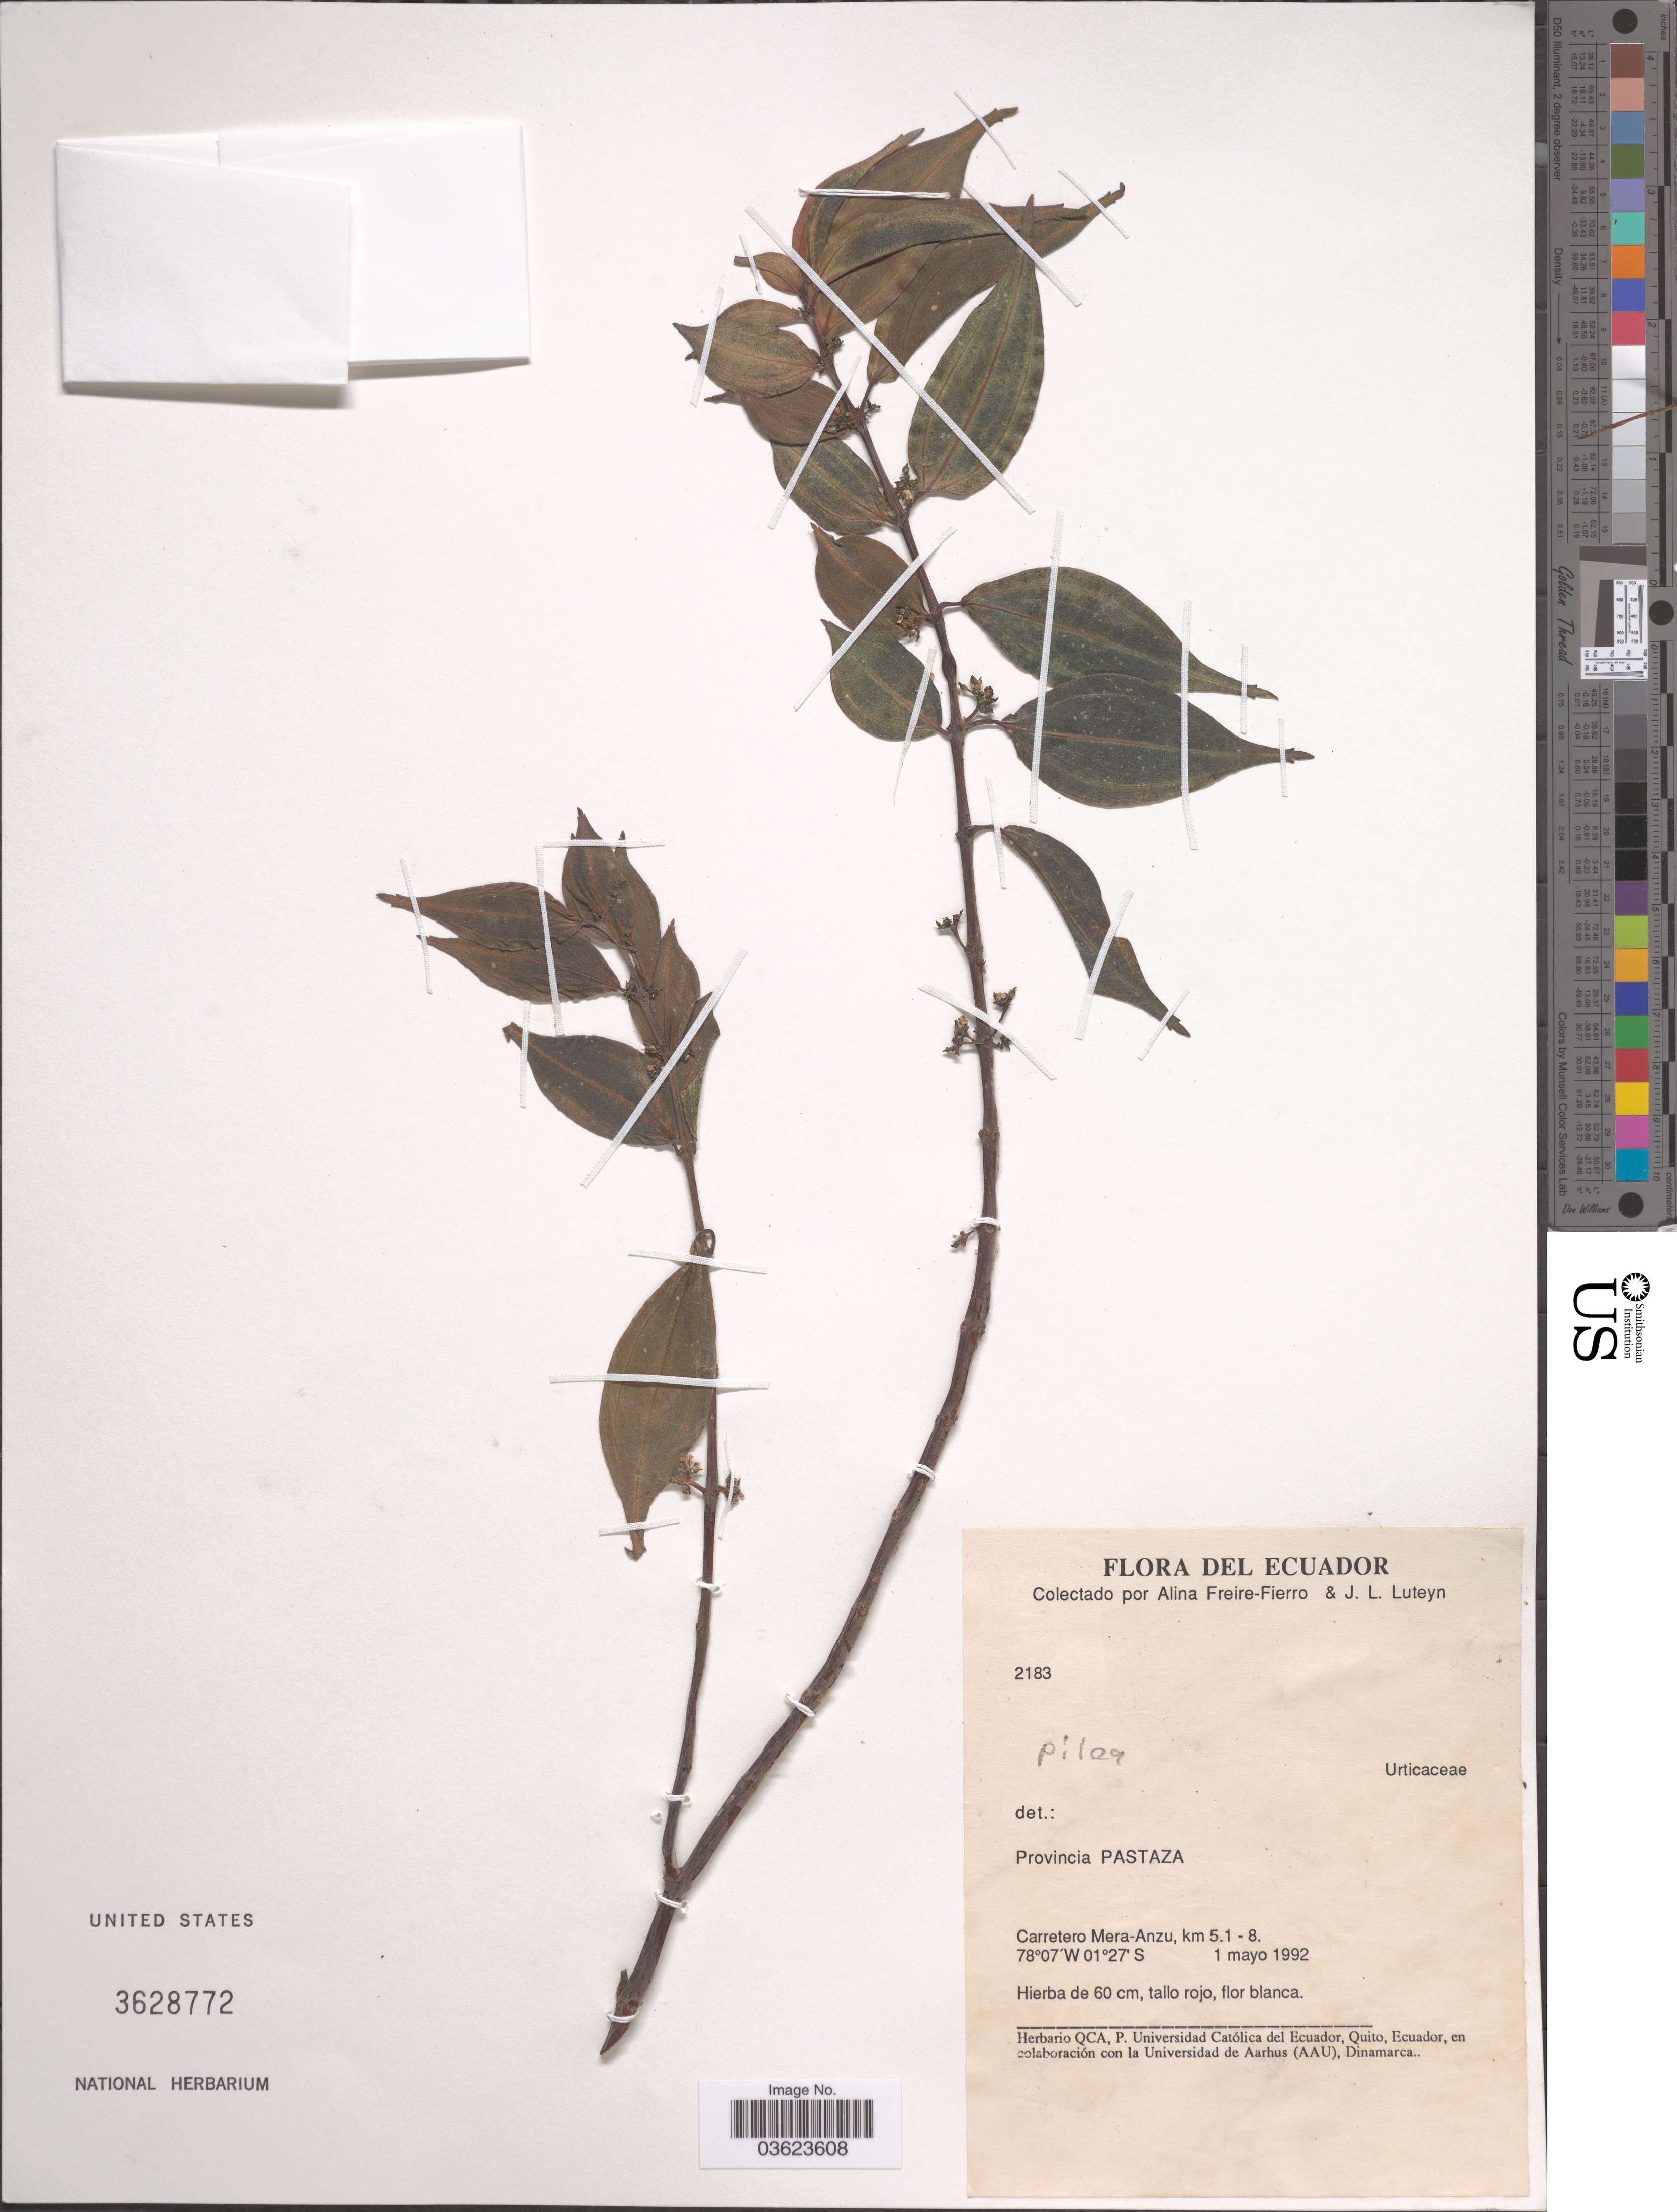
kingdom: Plantae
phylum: Tracheophyta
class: Magnoliopsida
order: Rosales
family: Urticaceae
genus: Pilea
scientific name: Pilea sp.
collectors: A. Freire-Fierro & J. Luteyn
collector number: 2183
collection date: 1992-05-01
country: Ecuador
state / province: Pastaza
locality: Carretero Mera-Anzu, km 5.1-8.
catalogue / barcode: US 3628772